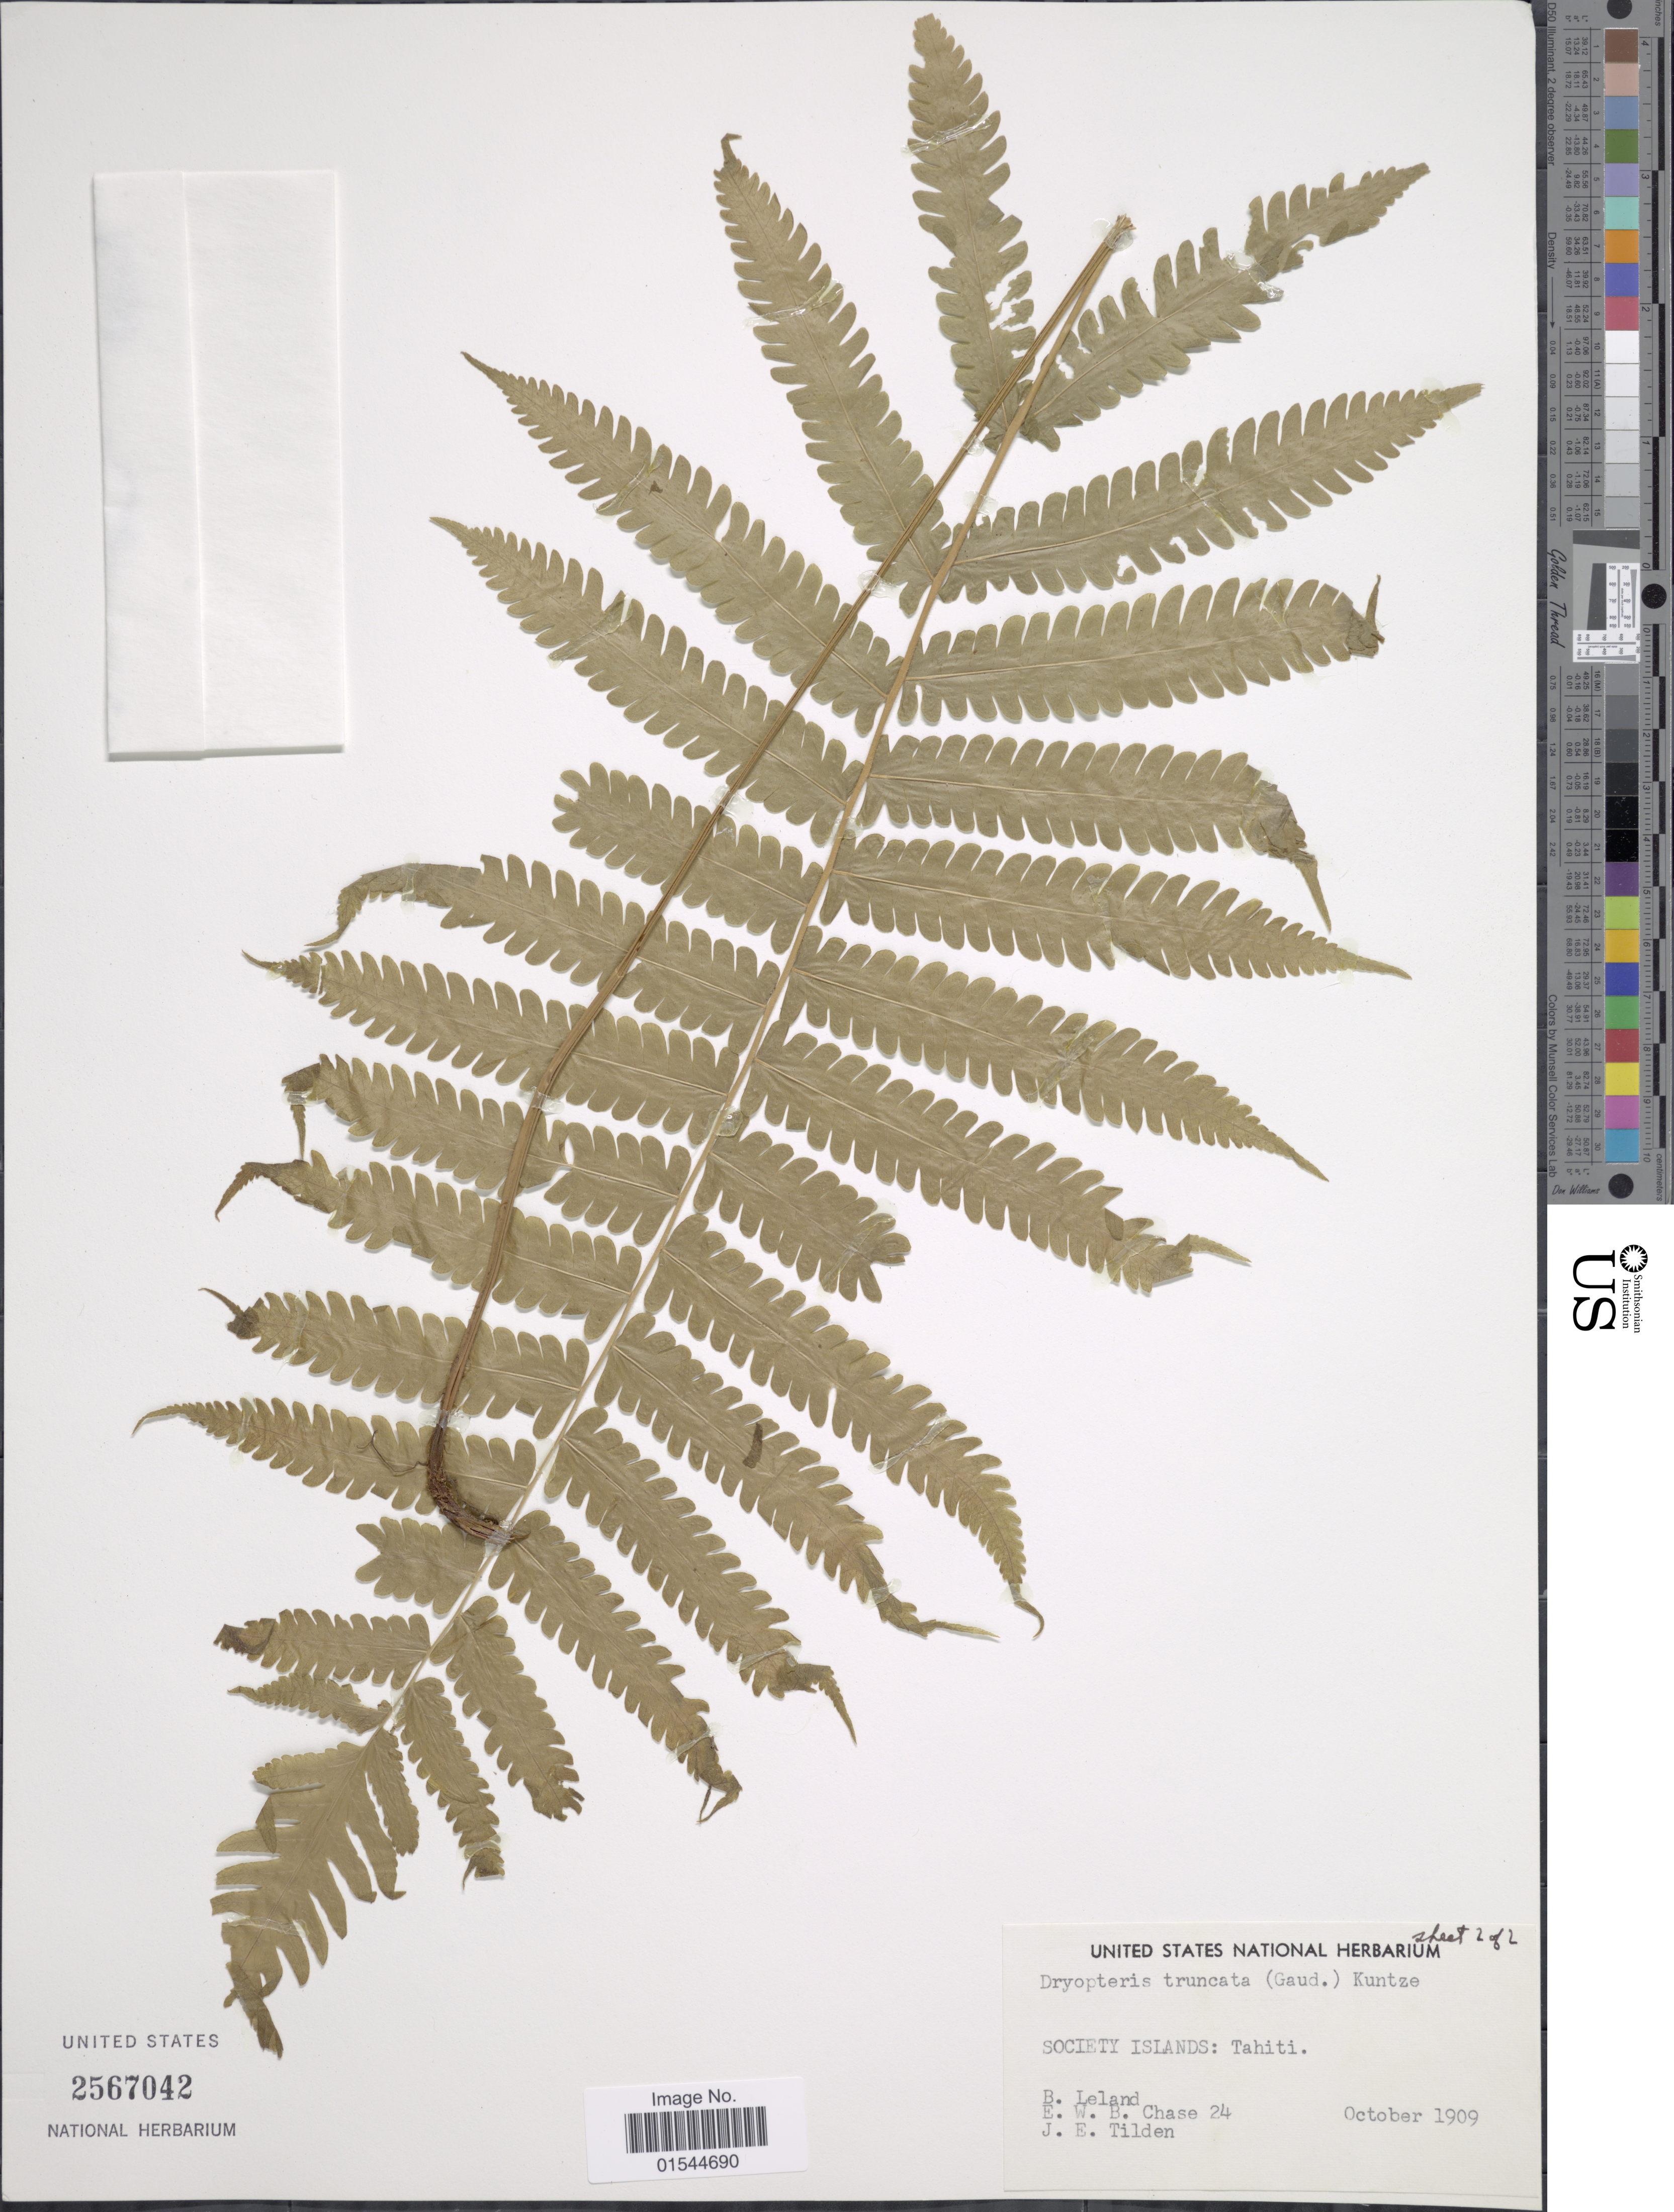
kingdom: Plantae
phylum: Tracheophyta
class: Polypodiopsida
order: Polypodiales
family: Thelypteridaceae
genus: Christella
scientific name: Christella parasitica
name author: (L.) H. Lév.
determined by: Wagner, W. L., (BOT), Smithsonian Institution - National Museum of Natural History (UNITED STATES)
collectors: B. Leland, E. W. Chase & J. E. Tilden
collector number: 24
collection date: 1909-10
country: French Polynesia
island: Tahiti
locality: Society Islands: Tahiti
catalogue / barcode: US 2567042